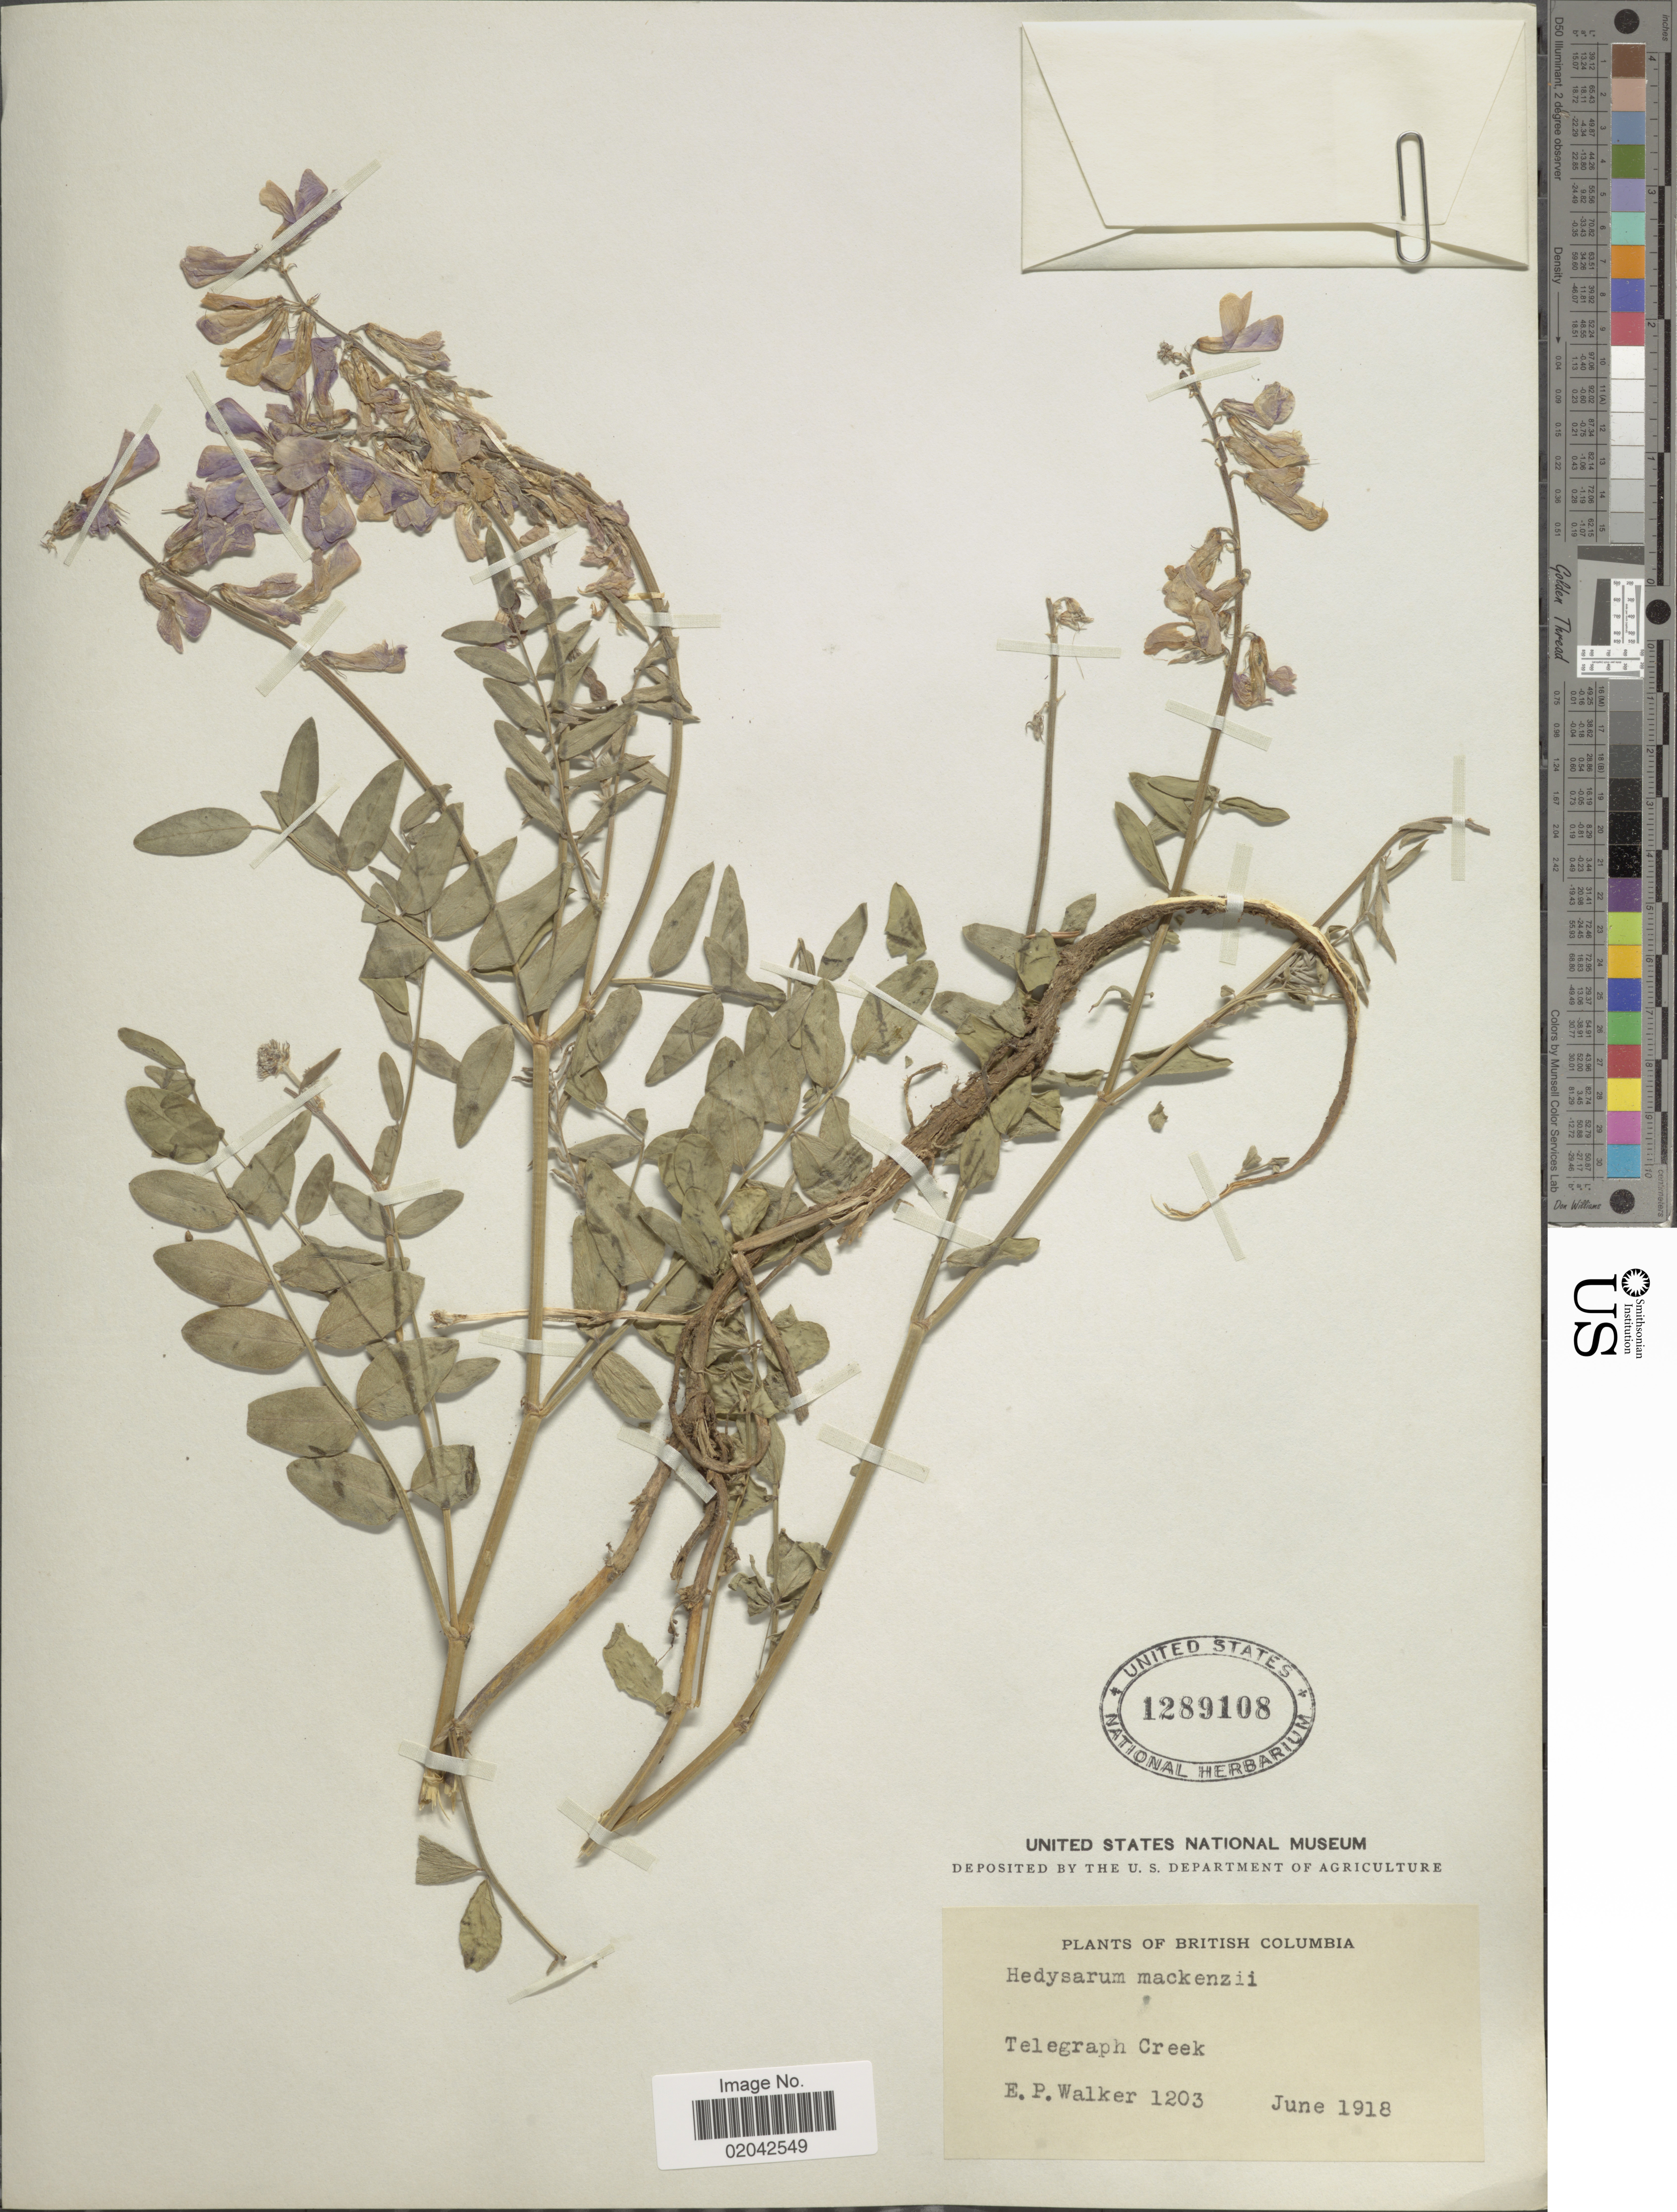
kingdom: Plantae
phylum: Tracheophyta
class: Magnoliopsida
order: Fabales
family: Fabaceae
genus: Hedysarum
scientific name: Hedysarum mackenziei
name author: Richardson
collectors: E. P. Walker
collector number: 1203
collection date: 1918-06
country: Canada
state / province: British Columbia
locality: Telegraph Creek.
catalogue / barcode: US 1289108